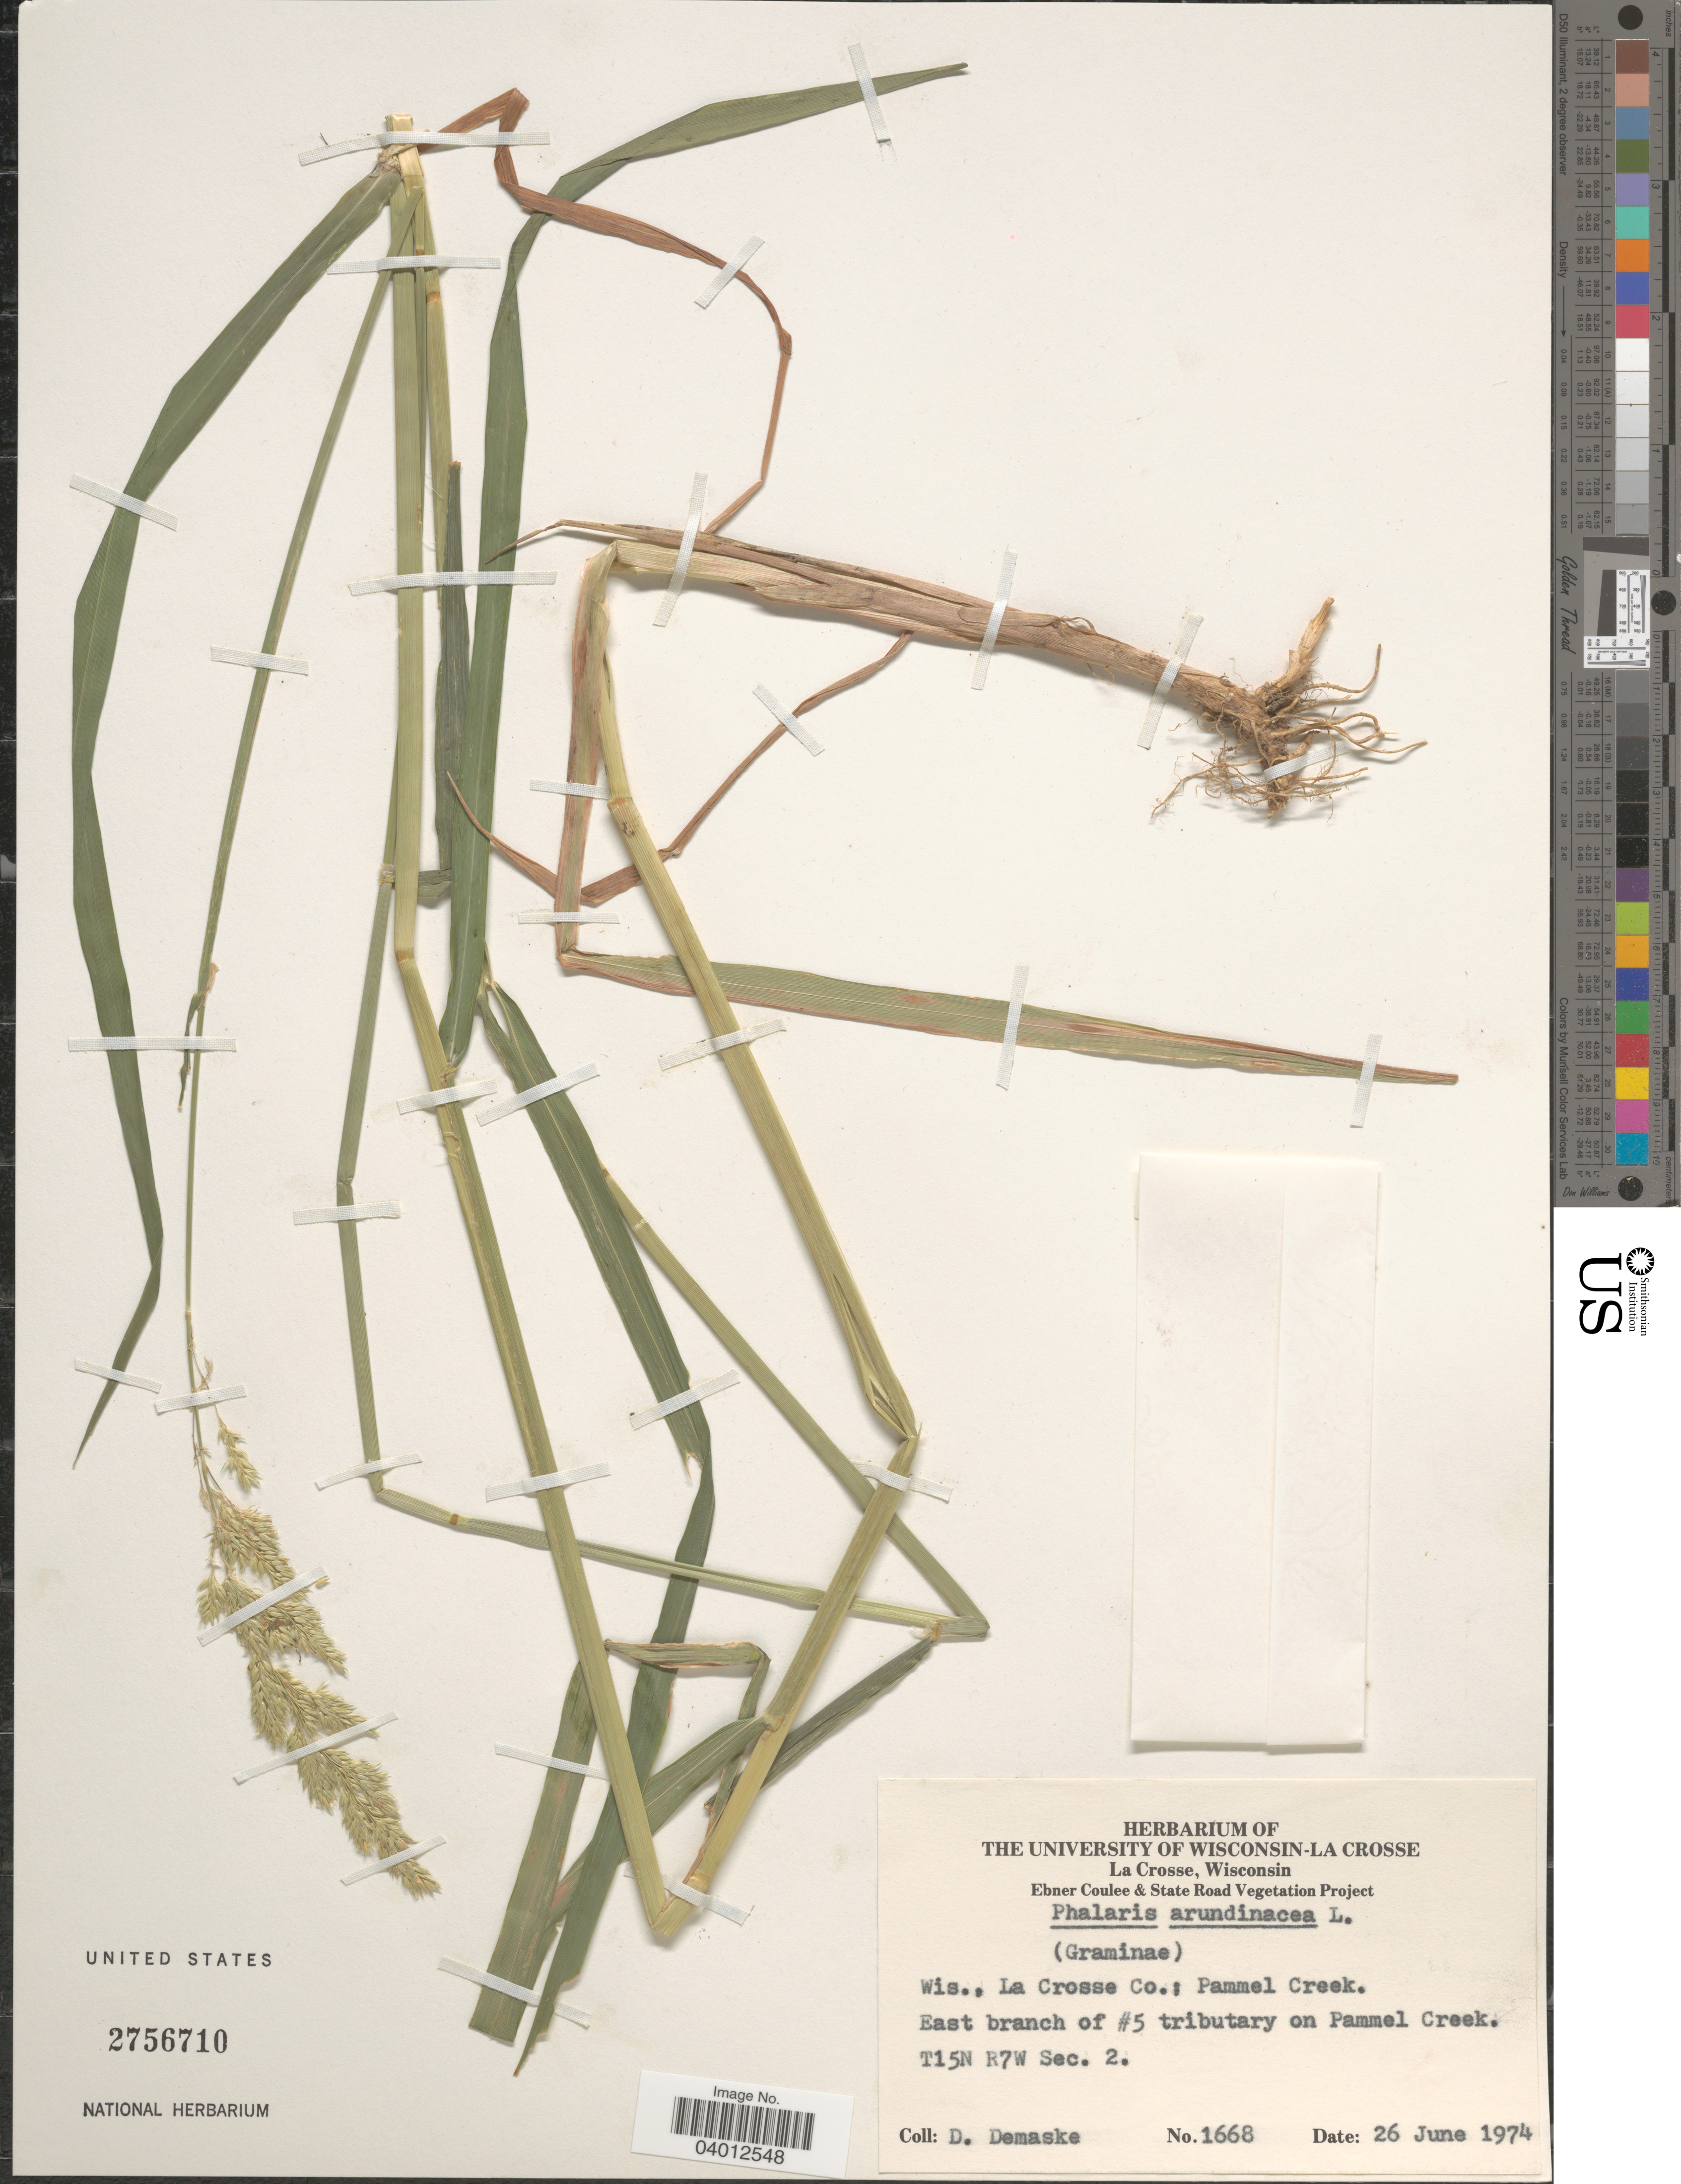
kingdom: Plantae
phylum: Tracheophyta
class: Liliopsida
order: Poales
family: Poaceae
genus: Phalaris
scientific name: Phalaris arundinacea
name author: L.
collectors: D. Demaske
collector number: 1668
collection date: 1974-06-26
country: United States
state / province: Wisconsin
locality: La Crosse Co.; Pammel Creek. East branch of #5 tributary of Pammel Creek. T15N R7W Sec. 2.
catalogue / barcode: US 2756710